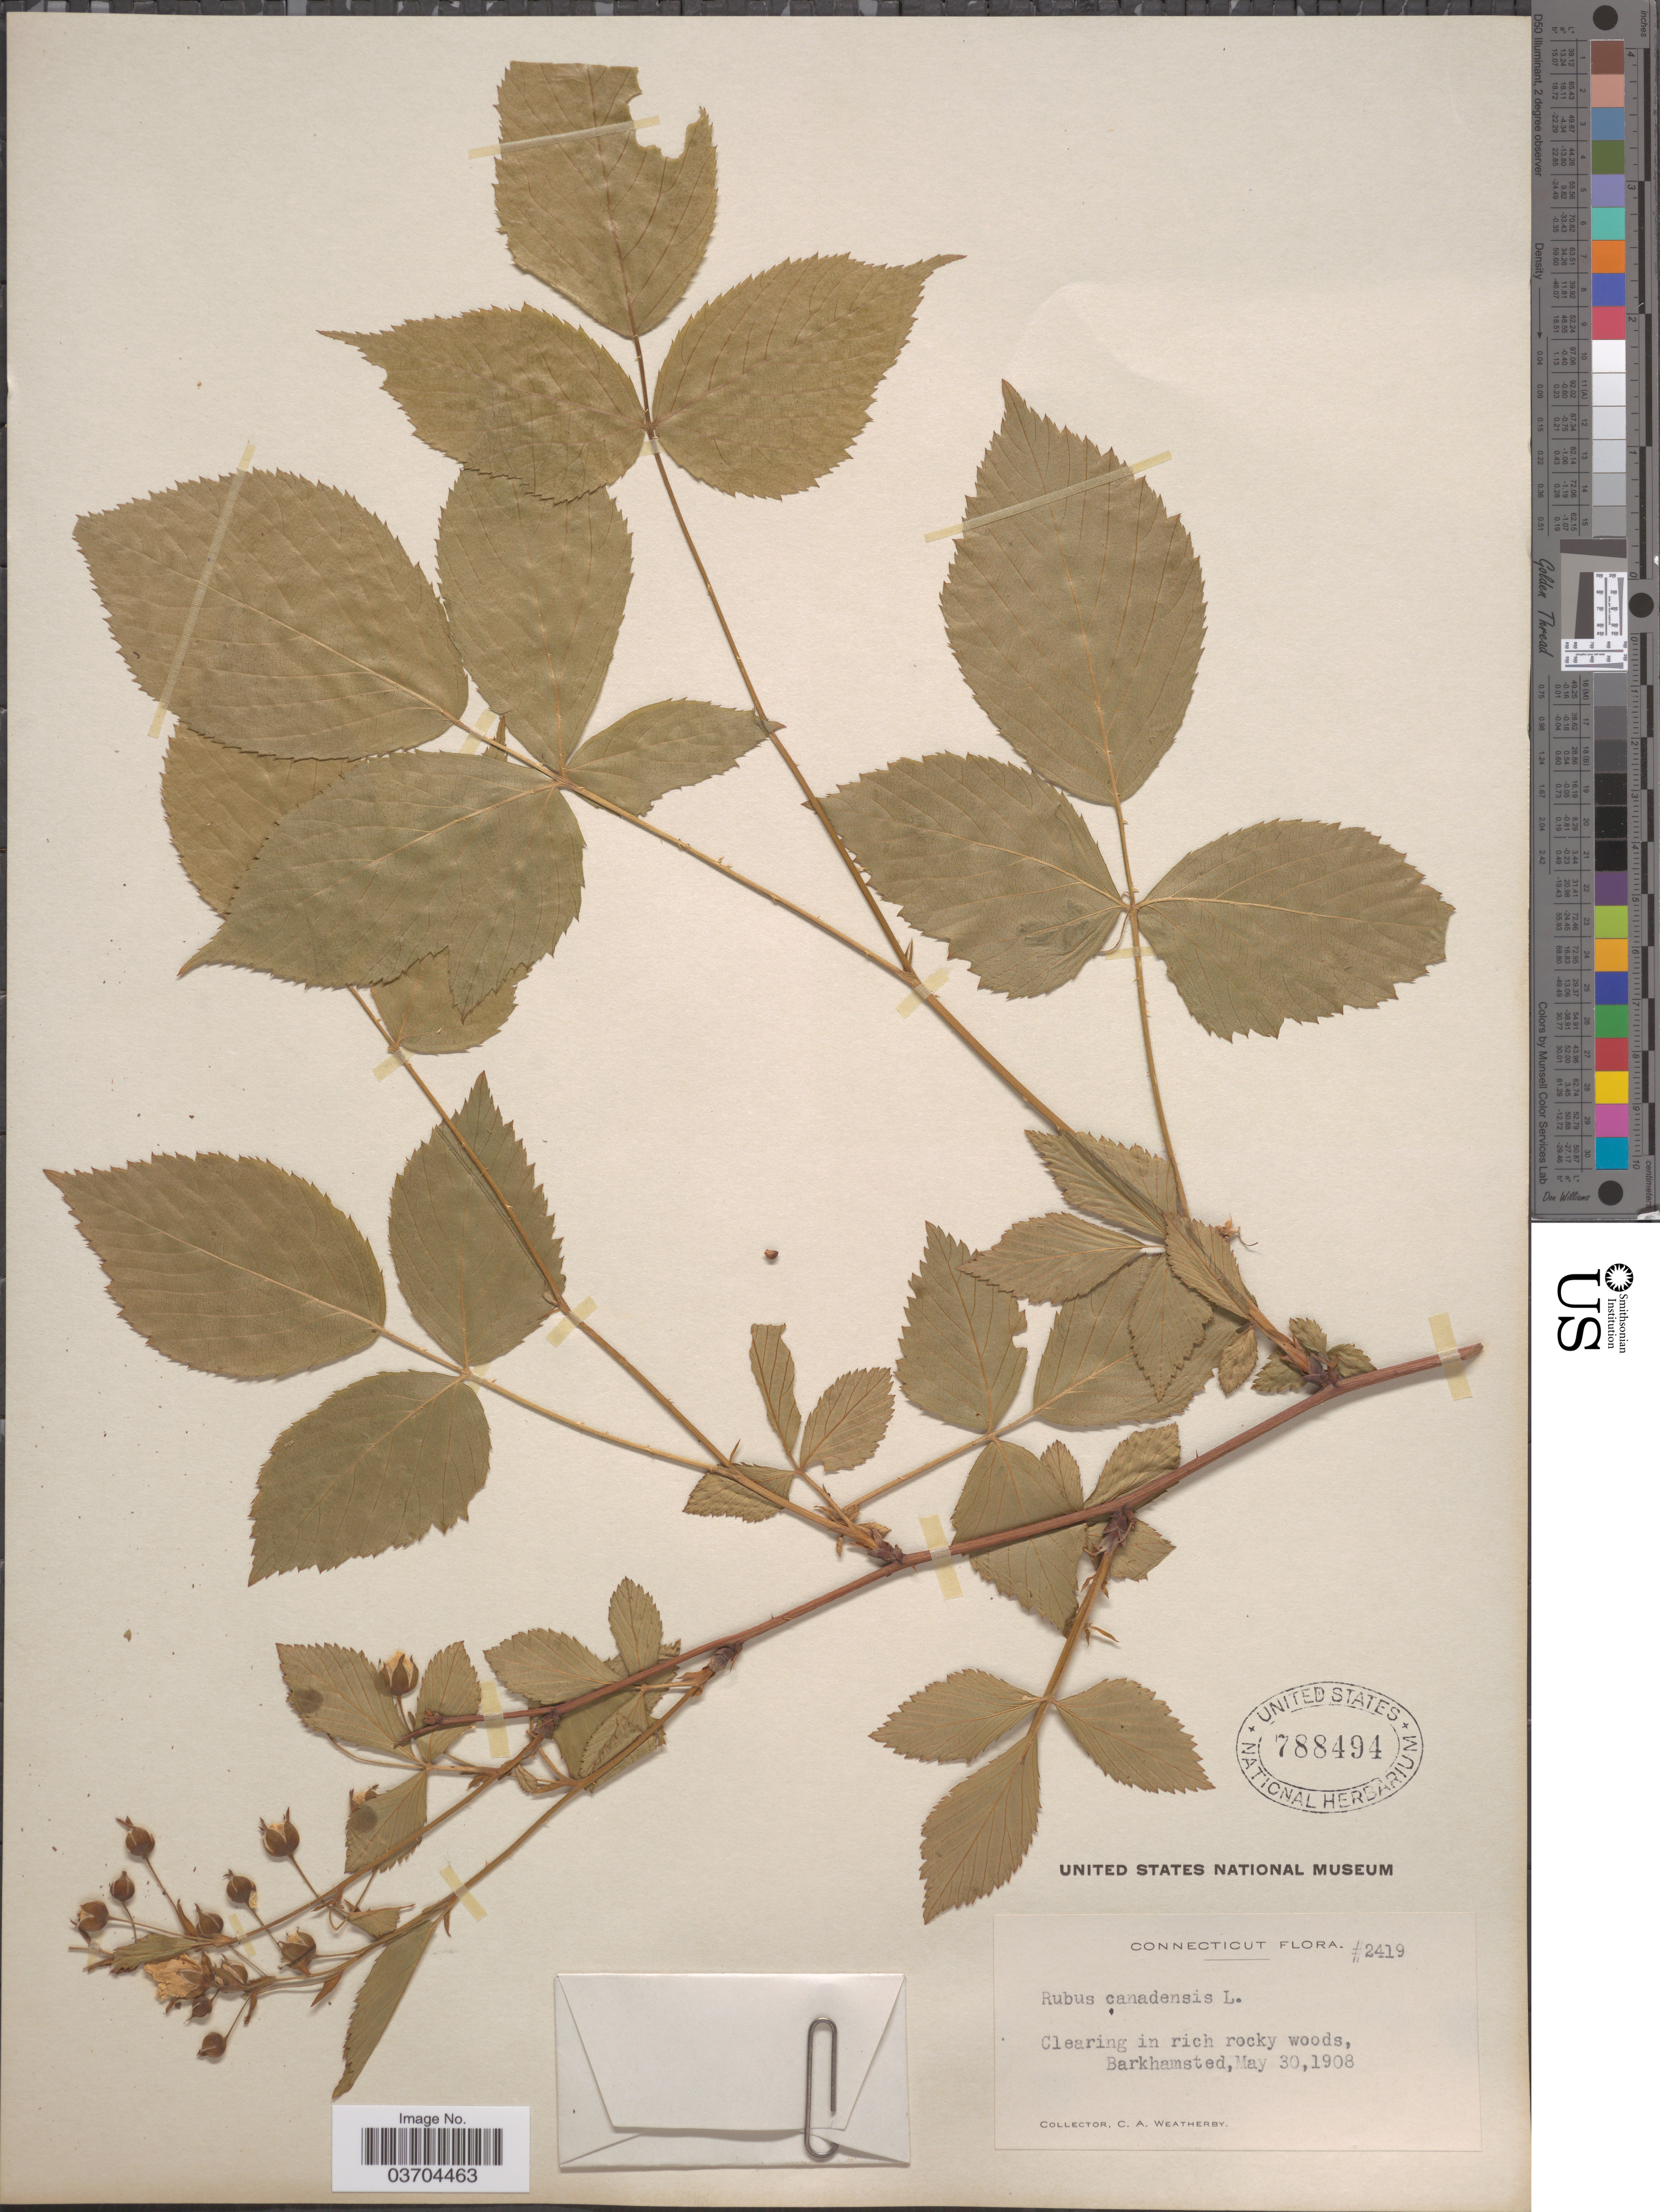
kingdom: Plantae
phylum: Tracheophyta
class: Magnoliopsida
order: Rosales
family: Rosaceae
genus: Rubus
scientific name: Rubus canadensis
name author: L.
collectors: C. A. Weatherby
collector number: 2419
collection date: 1908-05-30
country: United States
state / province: Connecticut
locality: Barkhamsted.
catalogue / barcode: US 788494